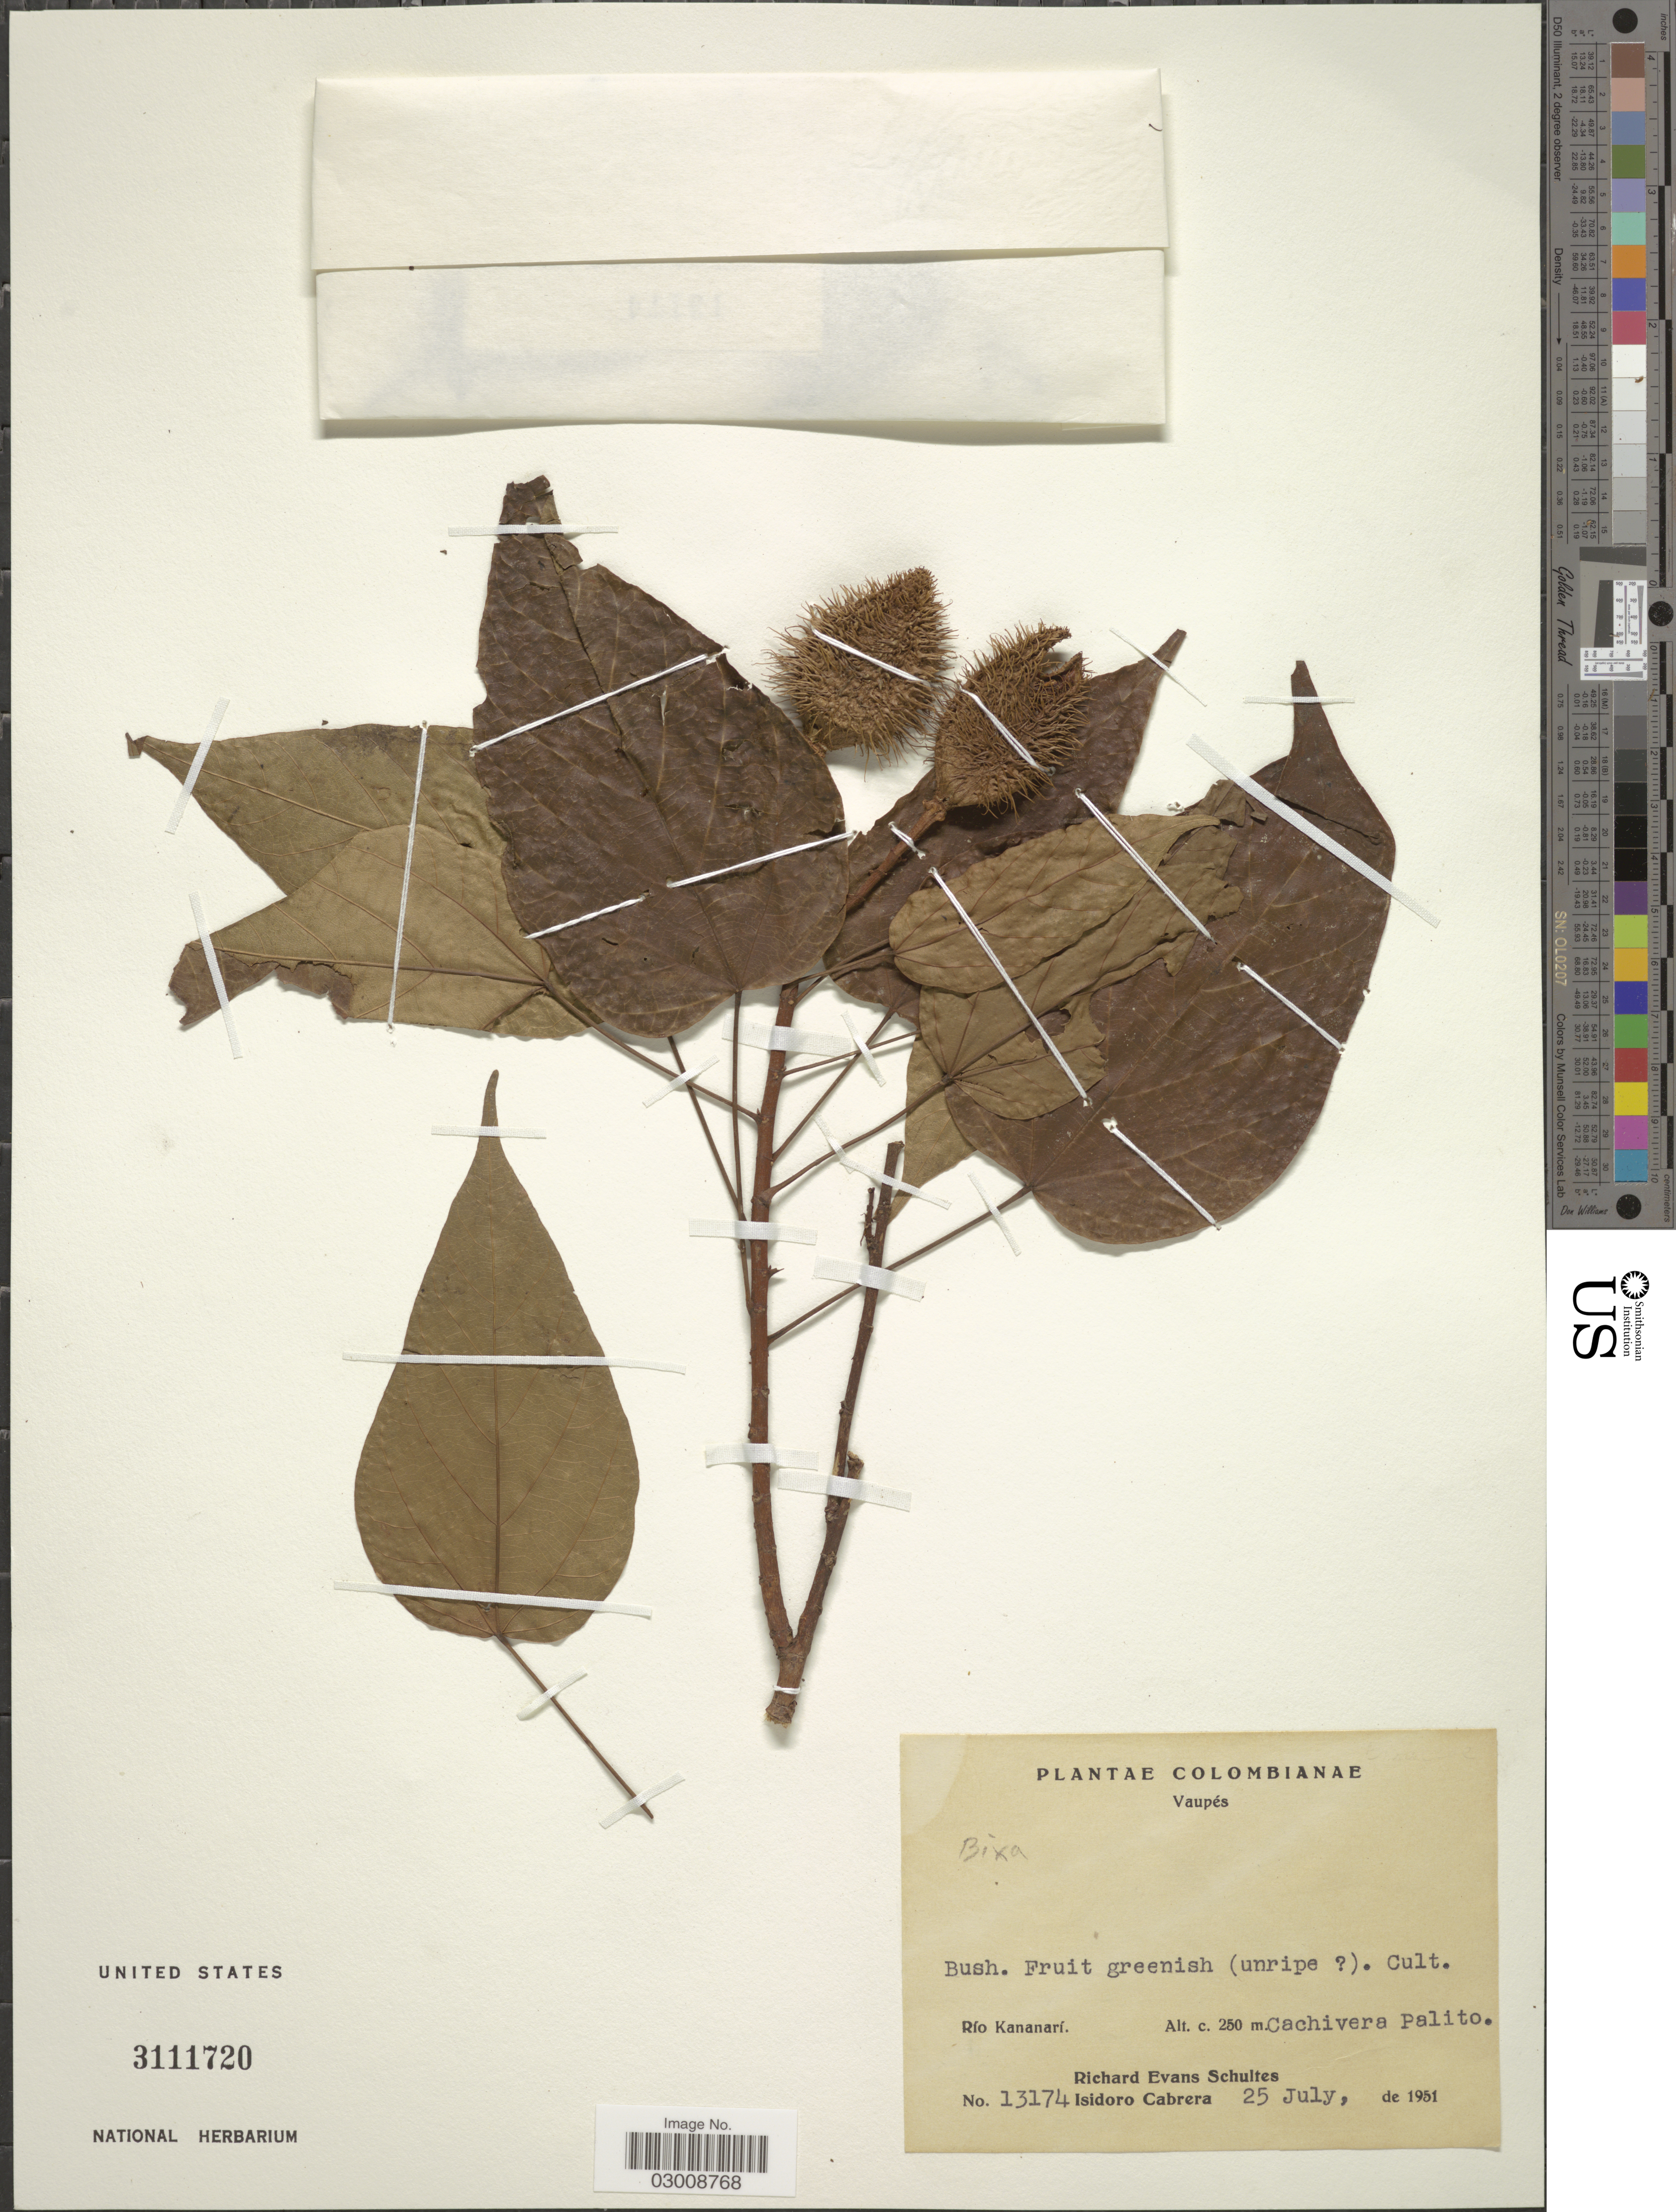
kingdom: Plantae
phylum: Tracheophyta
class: Magnoliopsida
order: Malvales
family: Bixaceae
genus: Bixa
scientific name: Bixa sp.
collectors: R. E. Schultes & I. Cabrera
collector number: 13174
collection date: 1951-07-25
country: Colombia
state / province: Vaupés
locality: Río Kananarí, Cachivera Palito.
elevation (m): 250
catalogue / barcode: US 3111720